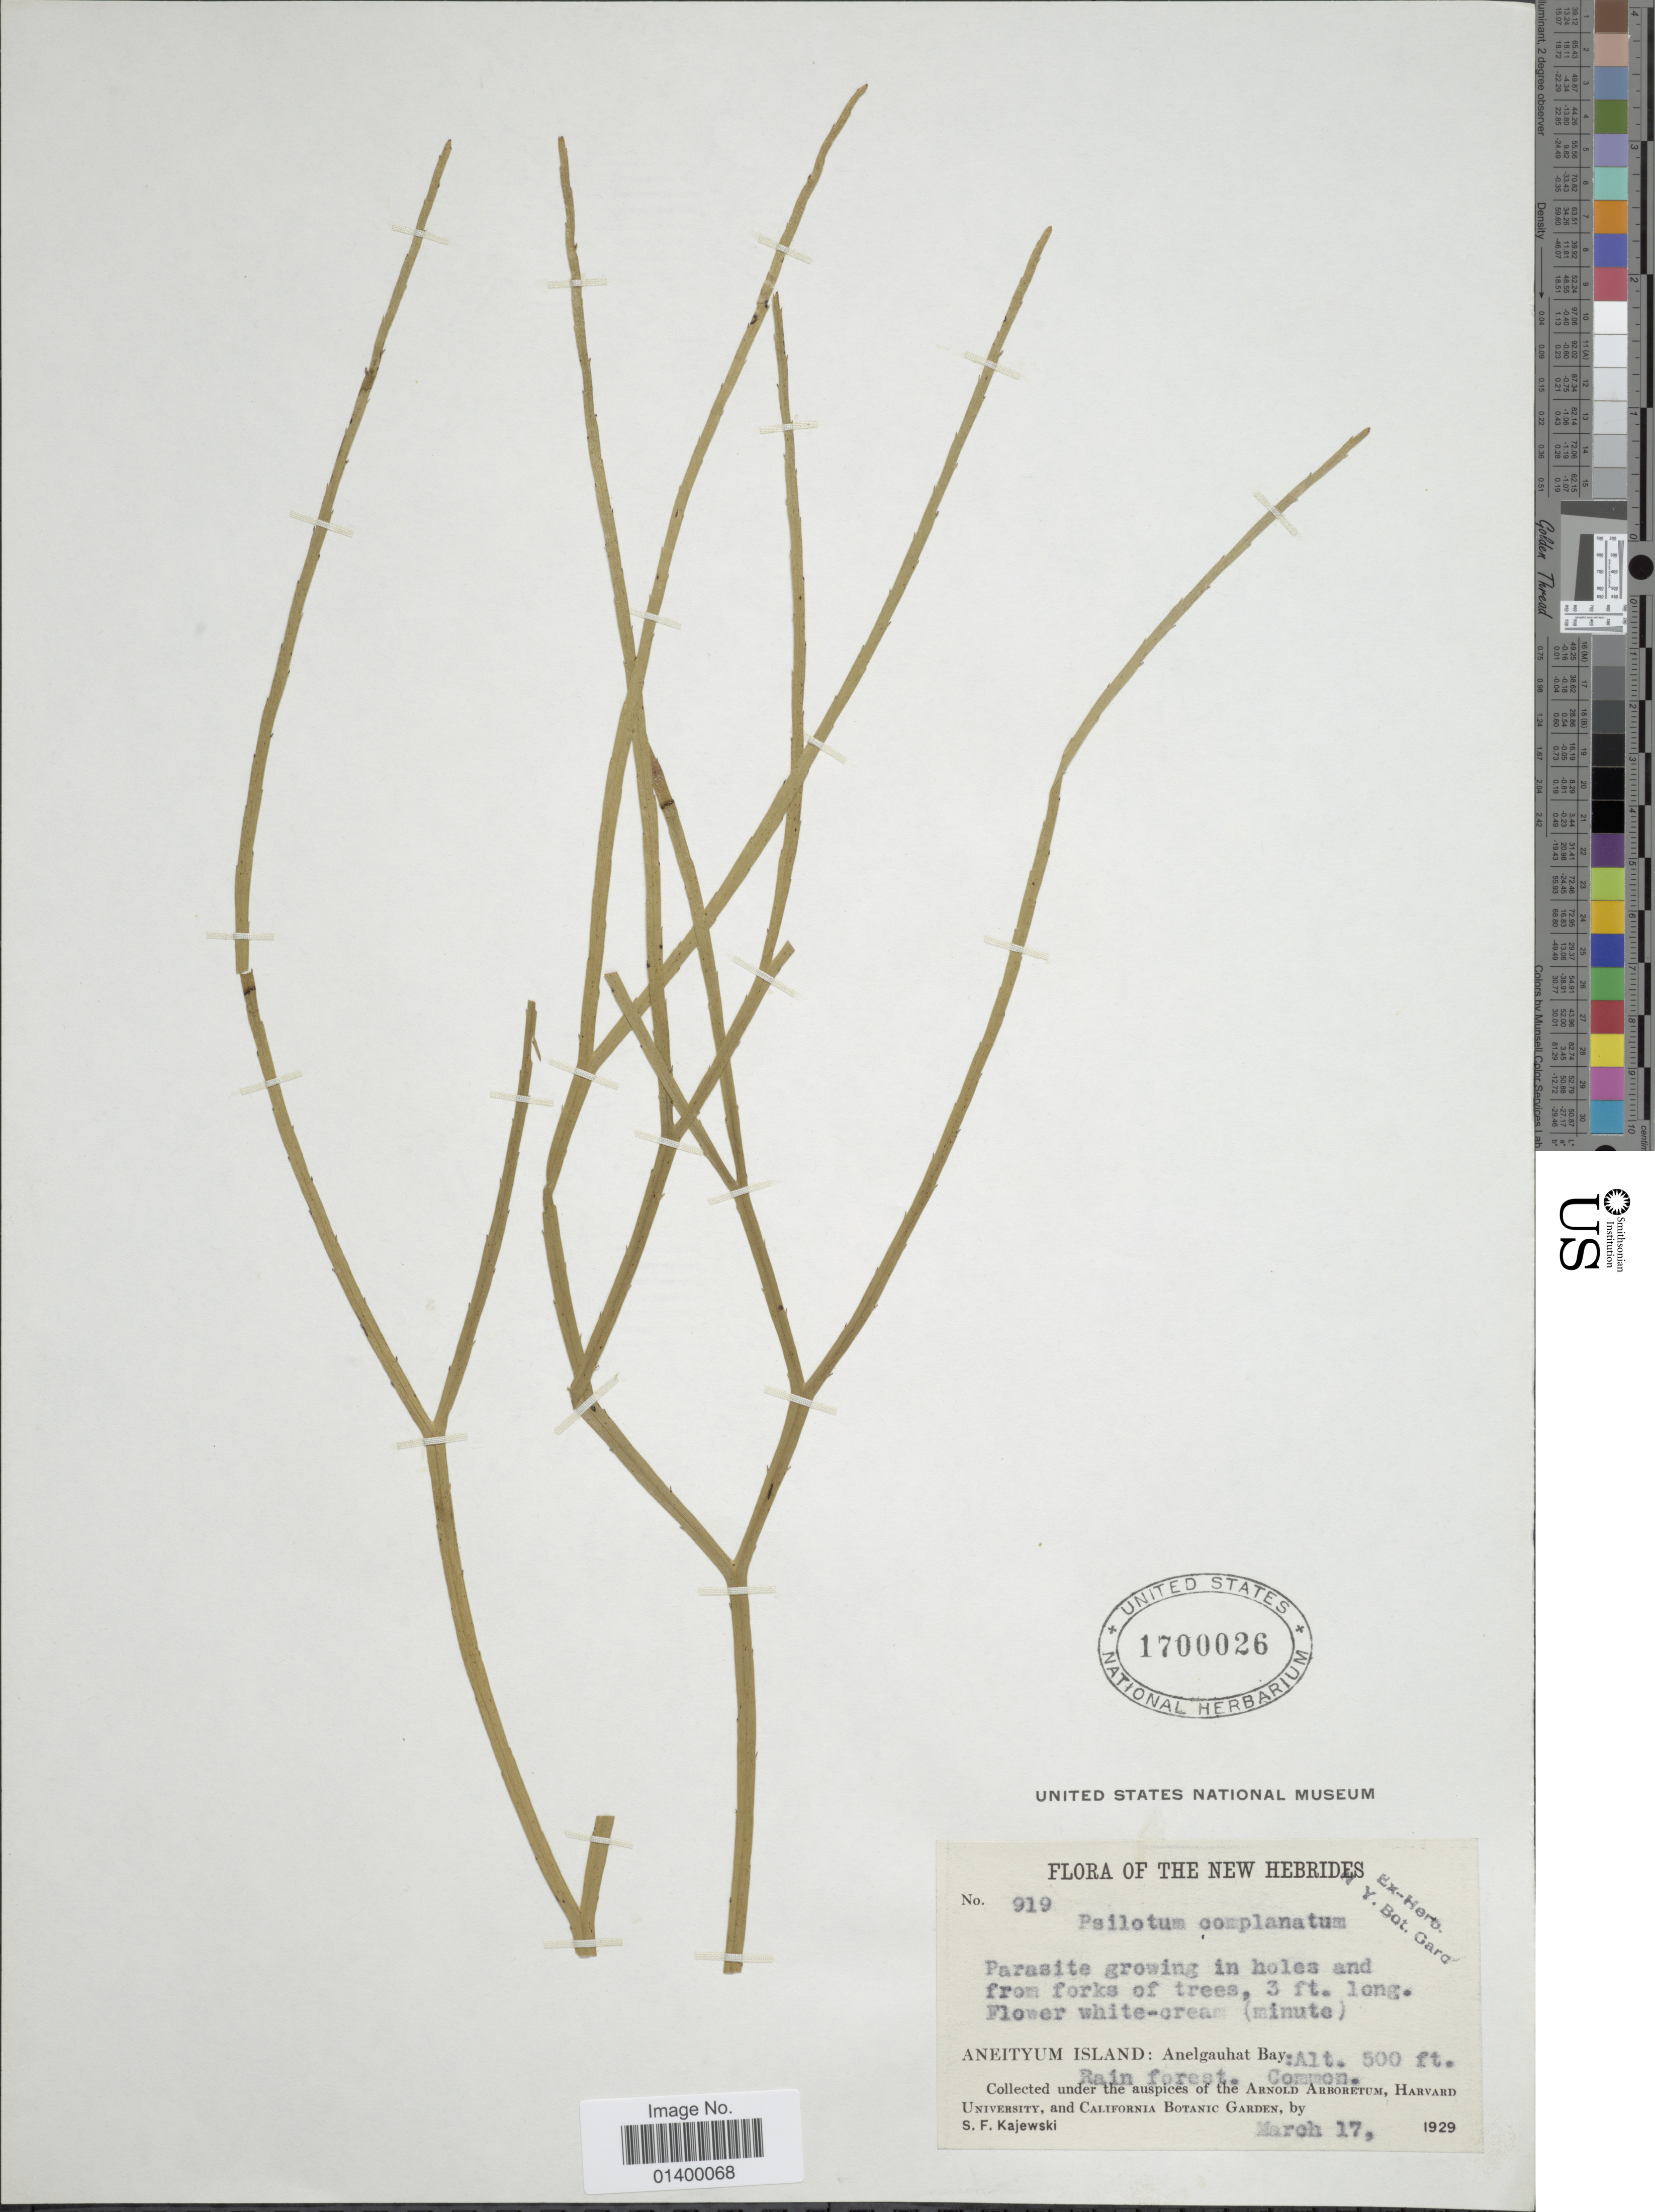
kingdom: Plantae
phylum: Tracheophyta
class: Polypodiopsida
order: Psilotales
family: Psilotaceae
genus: Psilotum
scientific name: Psilotum complanatum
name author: Sw.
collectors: S. Kajewski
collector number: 919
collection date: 1929-03-17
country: Vanuatu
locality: New Hebrides, Aneityum Island: Anelgauhat Bay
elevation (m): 152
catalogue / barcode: US 1700026